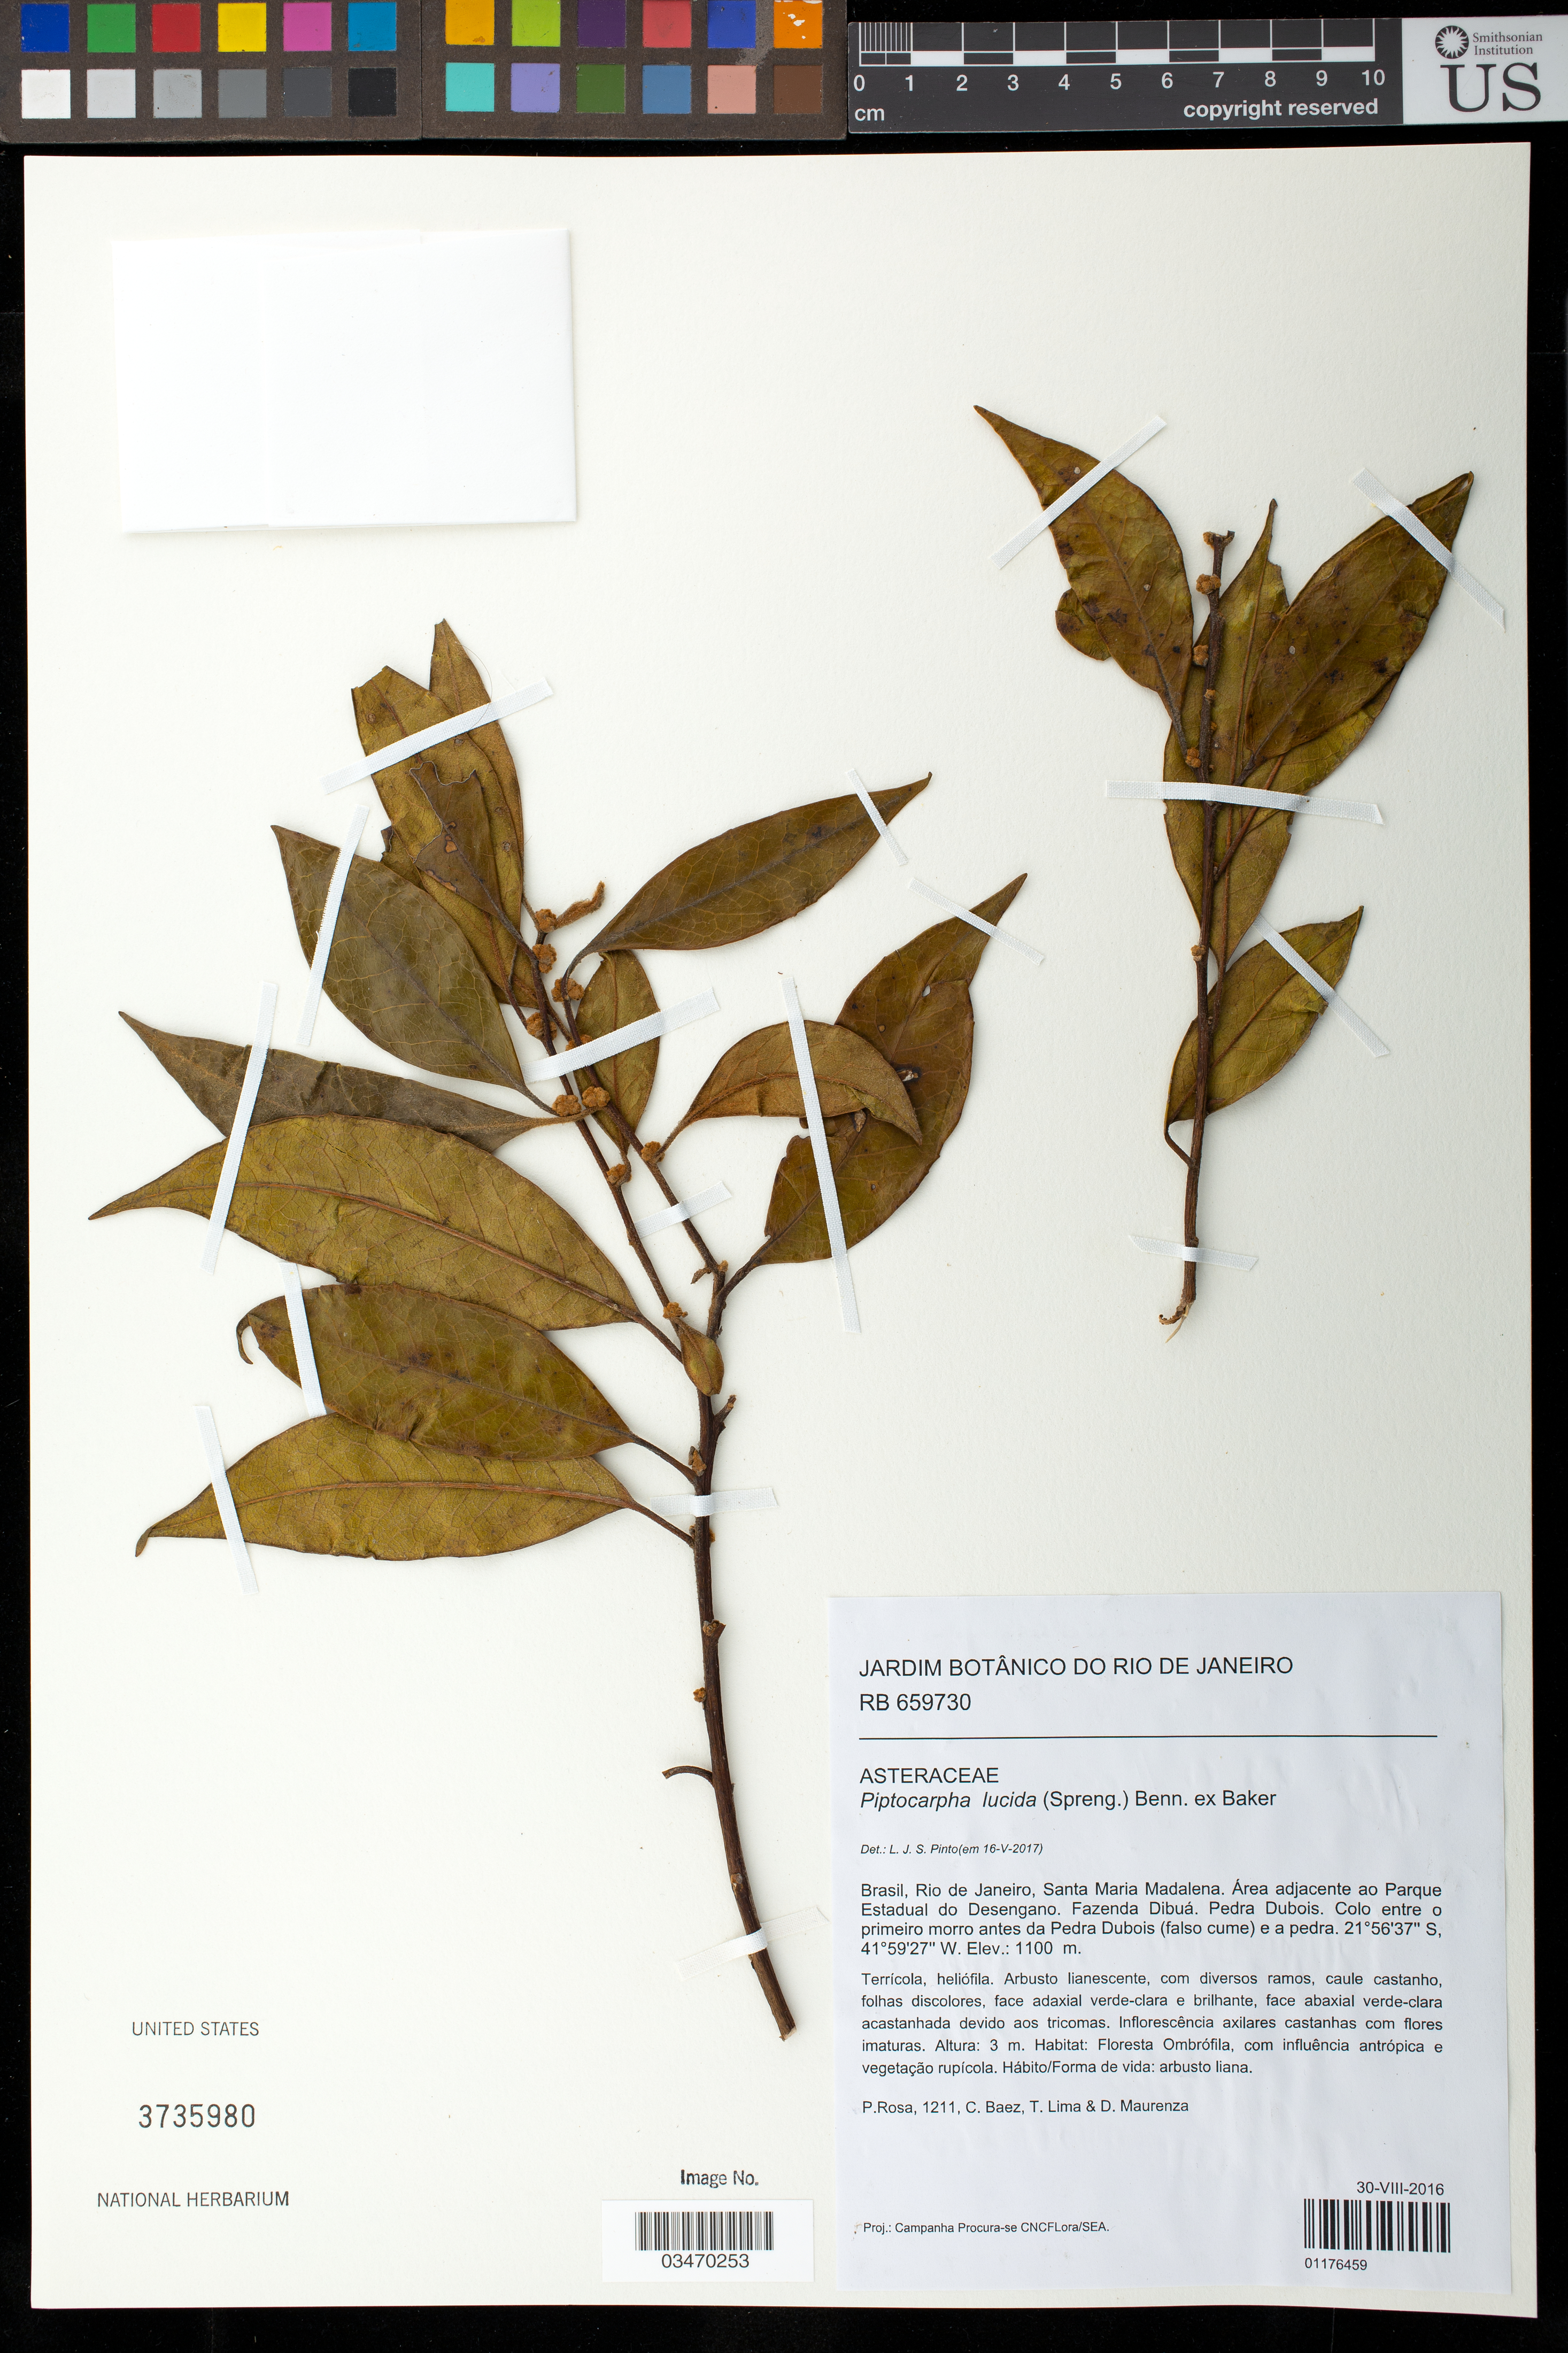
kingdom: Plantae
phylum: Tracheophyta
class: Magnoliopsida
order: Asterales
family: Asteraceae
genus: Piptocarpha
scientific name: Piptocarpha lucida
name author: (Spreng.) Benn. ex Baker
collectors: P. Rosa, C. Baez, T. Lima & D. Maurenza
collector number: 1211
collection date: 2016-08-30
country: Brazil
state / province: Rio de Janeiro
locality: Santa Maria Madalena. Area adjacente ao Parque Estadual do Desengano. Fazenda Dibua. Pedra Dubois. Colo entre o primeiro morro antes da Pedra Dubois (falso cume) e a pedra.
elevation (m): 1100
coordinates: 21 56 37 S, 41 59 27 W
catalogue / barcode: US 3735980